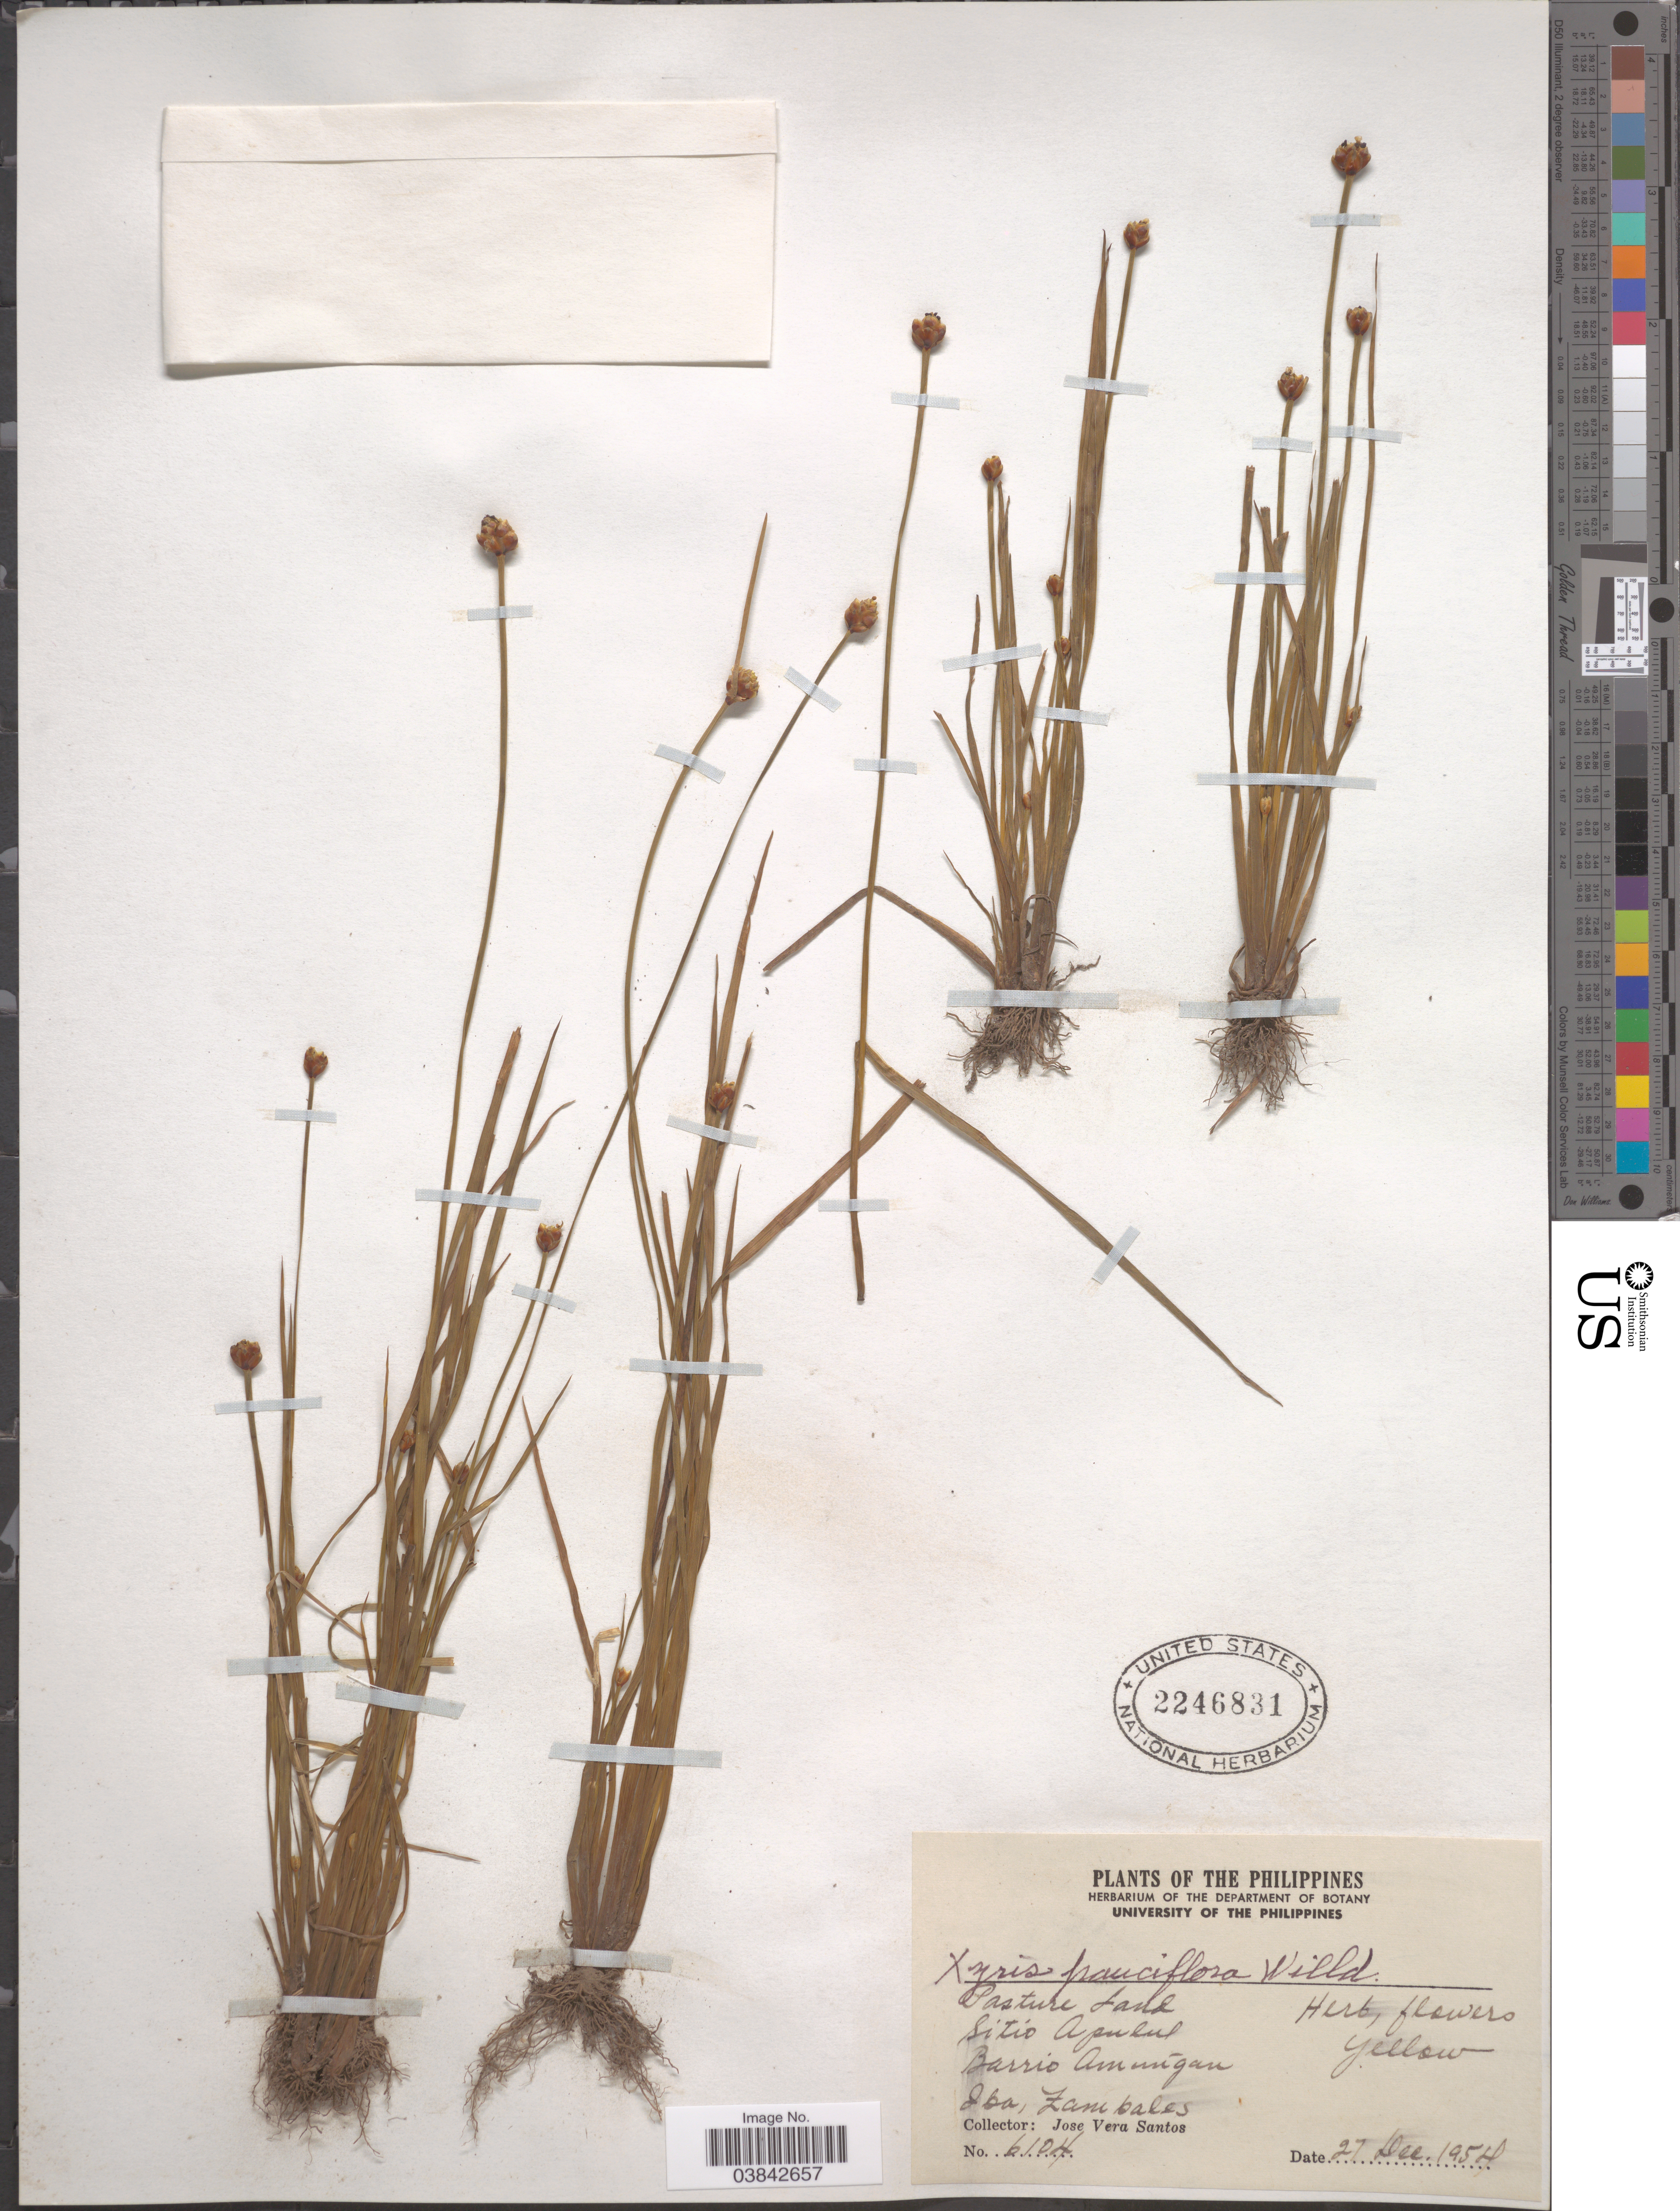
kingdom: Plantae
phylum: Tracheophyta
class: Liliopsida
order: Poales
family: Xyridaceae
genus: Xyris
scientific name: Xyris pauciflora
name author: Willd.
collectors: J. V. Santos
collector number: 6104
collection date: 1954-12-27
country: Philippines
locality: Sitio Apulul. Barrio Amungan. Iba, Zambales.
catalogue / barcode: US 2246831